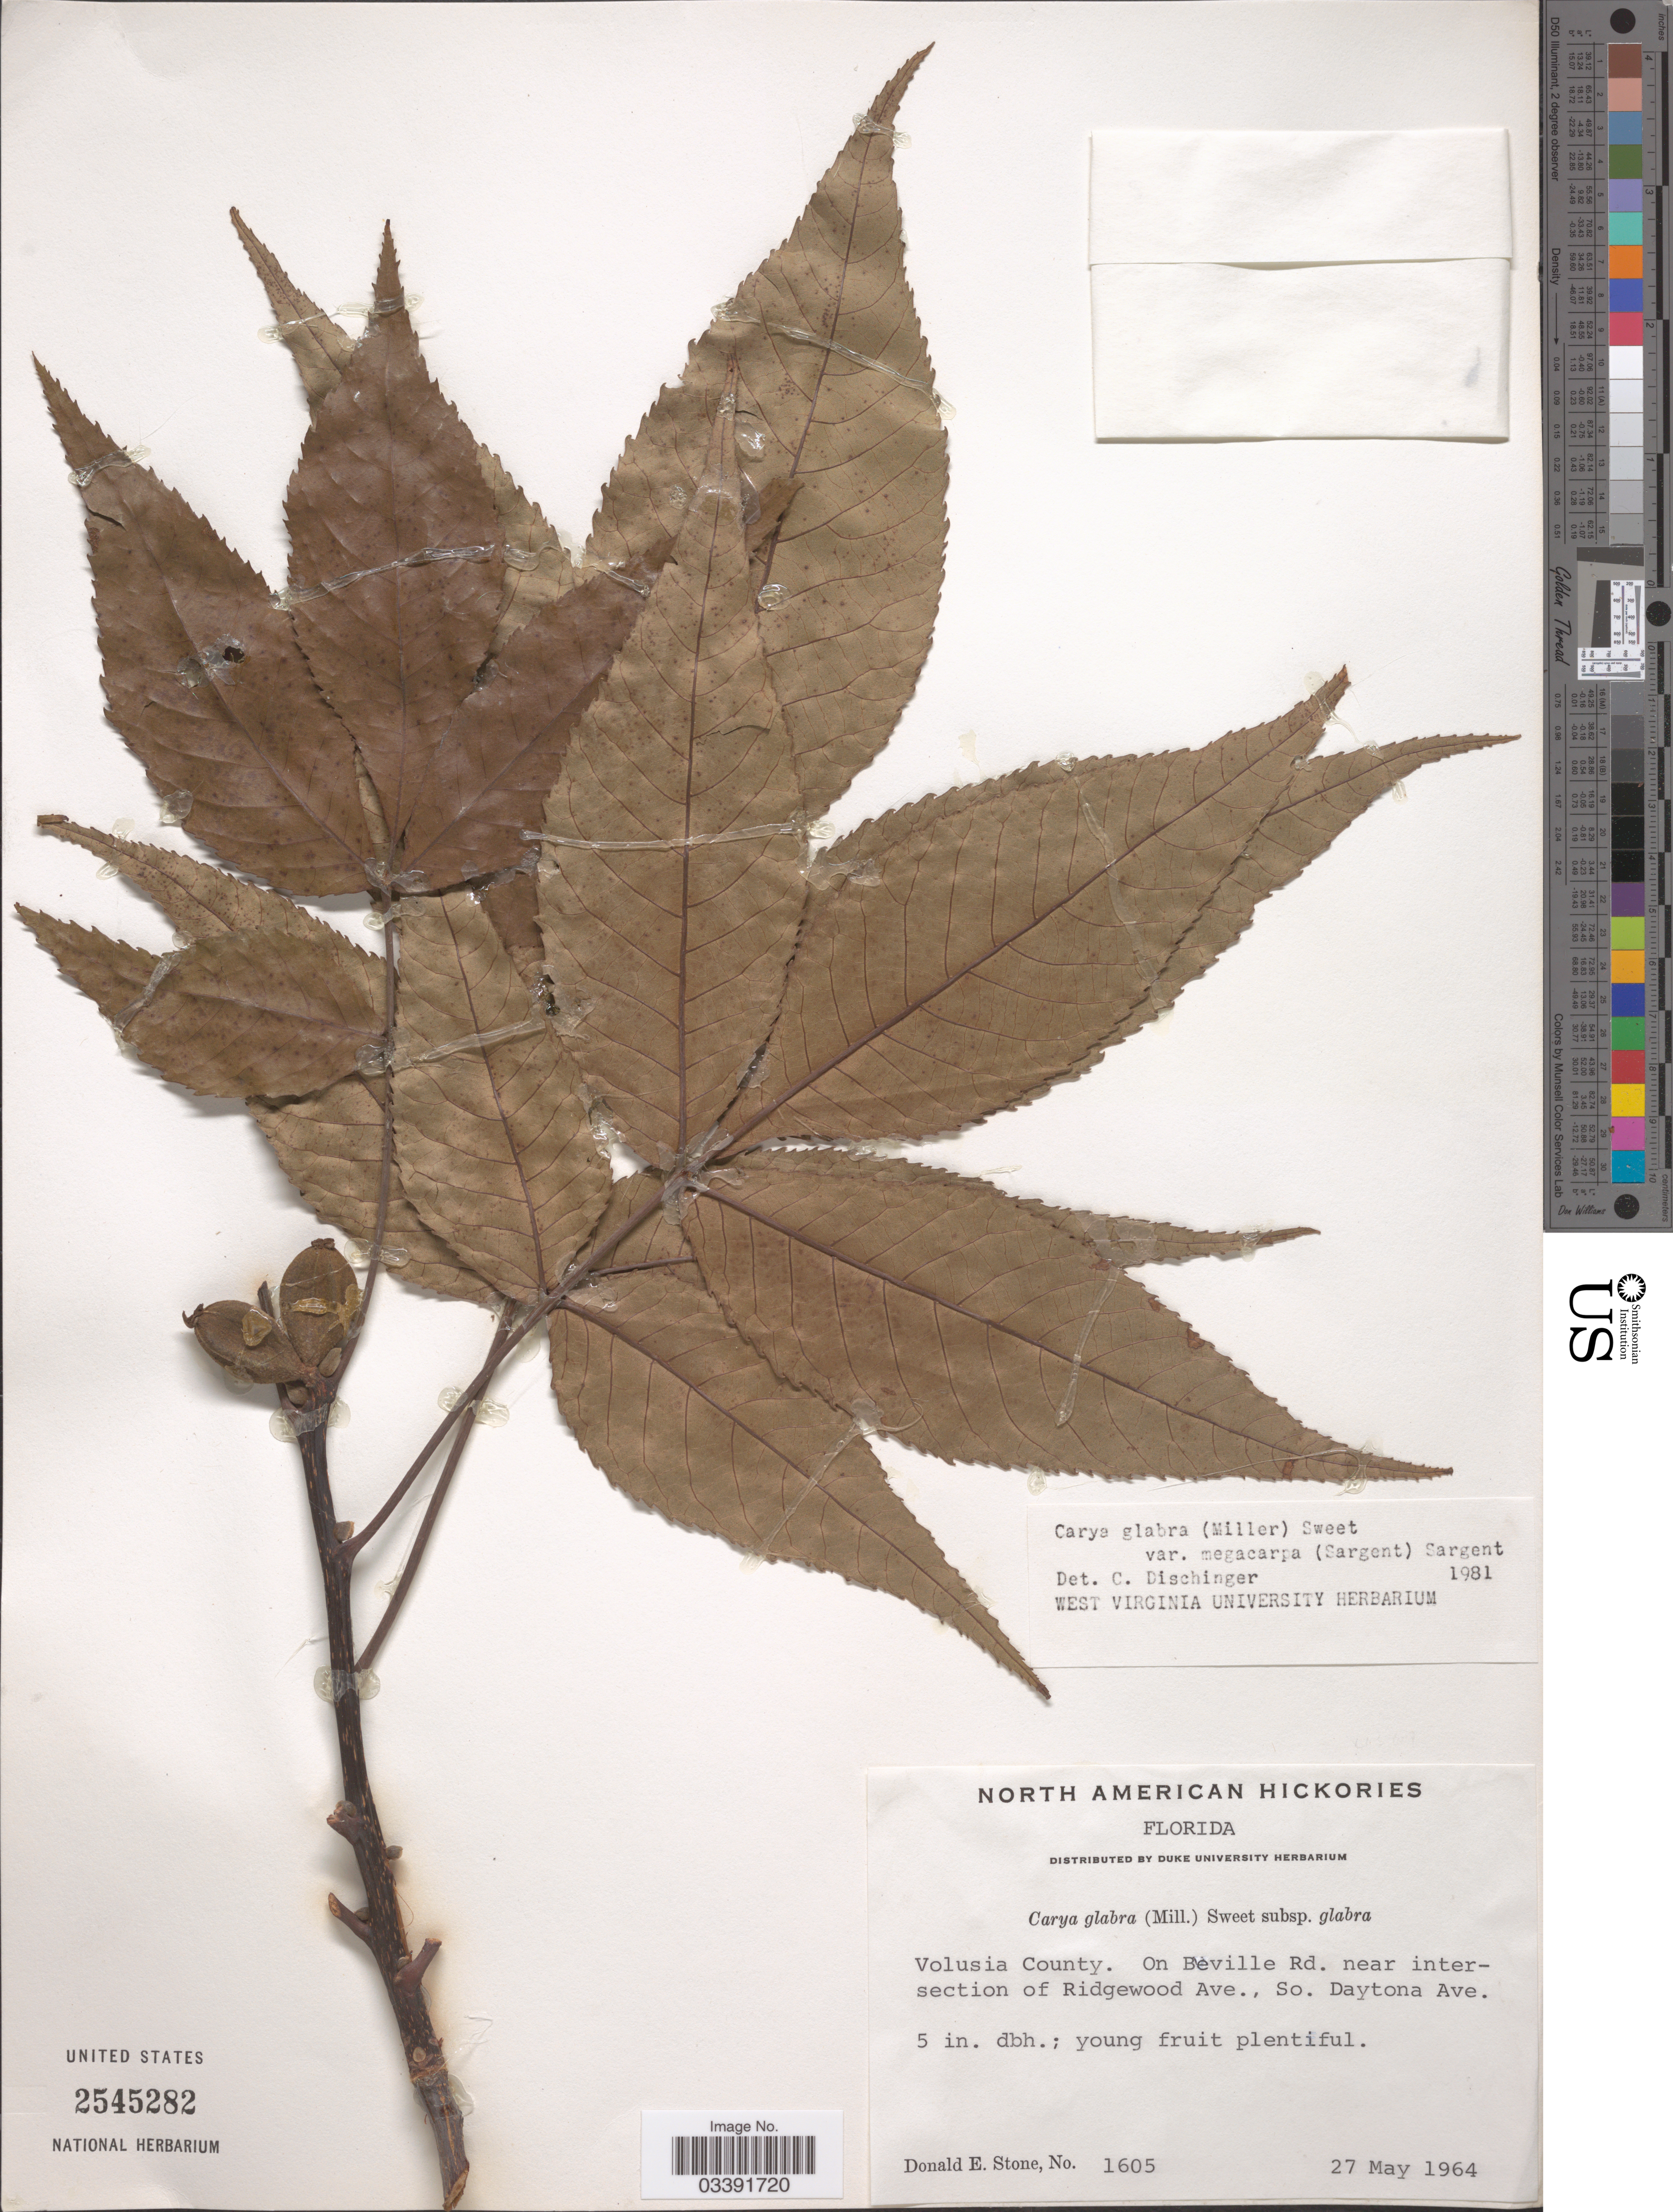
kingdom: Plantae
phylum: Tracheophyta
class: Magnoliopsida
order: Fagales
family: Juglandaceae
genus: Carya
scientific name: Carya glabra var. megacarpa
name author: (Sarg.) Sarg.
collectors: D. Stone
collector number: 1605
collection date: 1964-05-27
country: United States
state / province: Florida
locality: Volusia County. On Beville Rd. near intersection of Ridgewood Ave., So. Daytona Ave.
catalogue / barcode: US 2545282